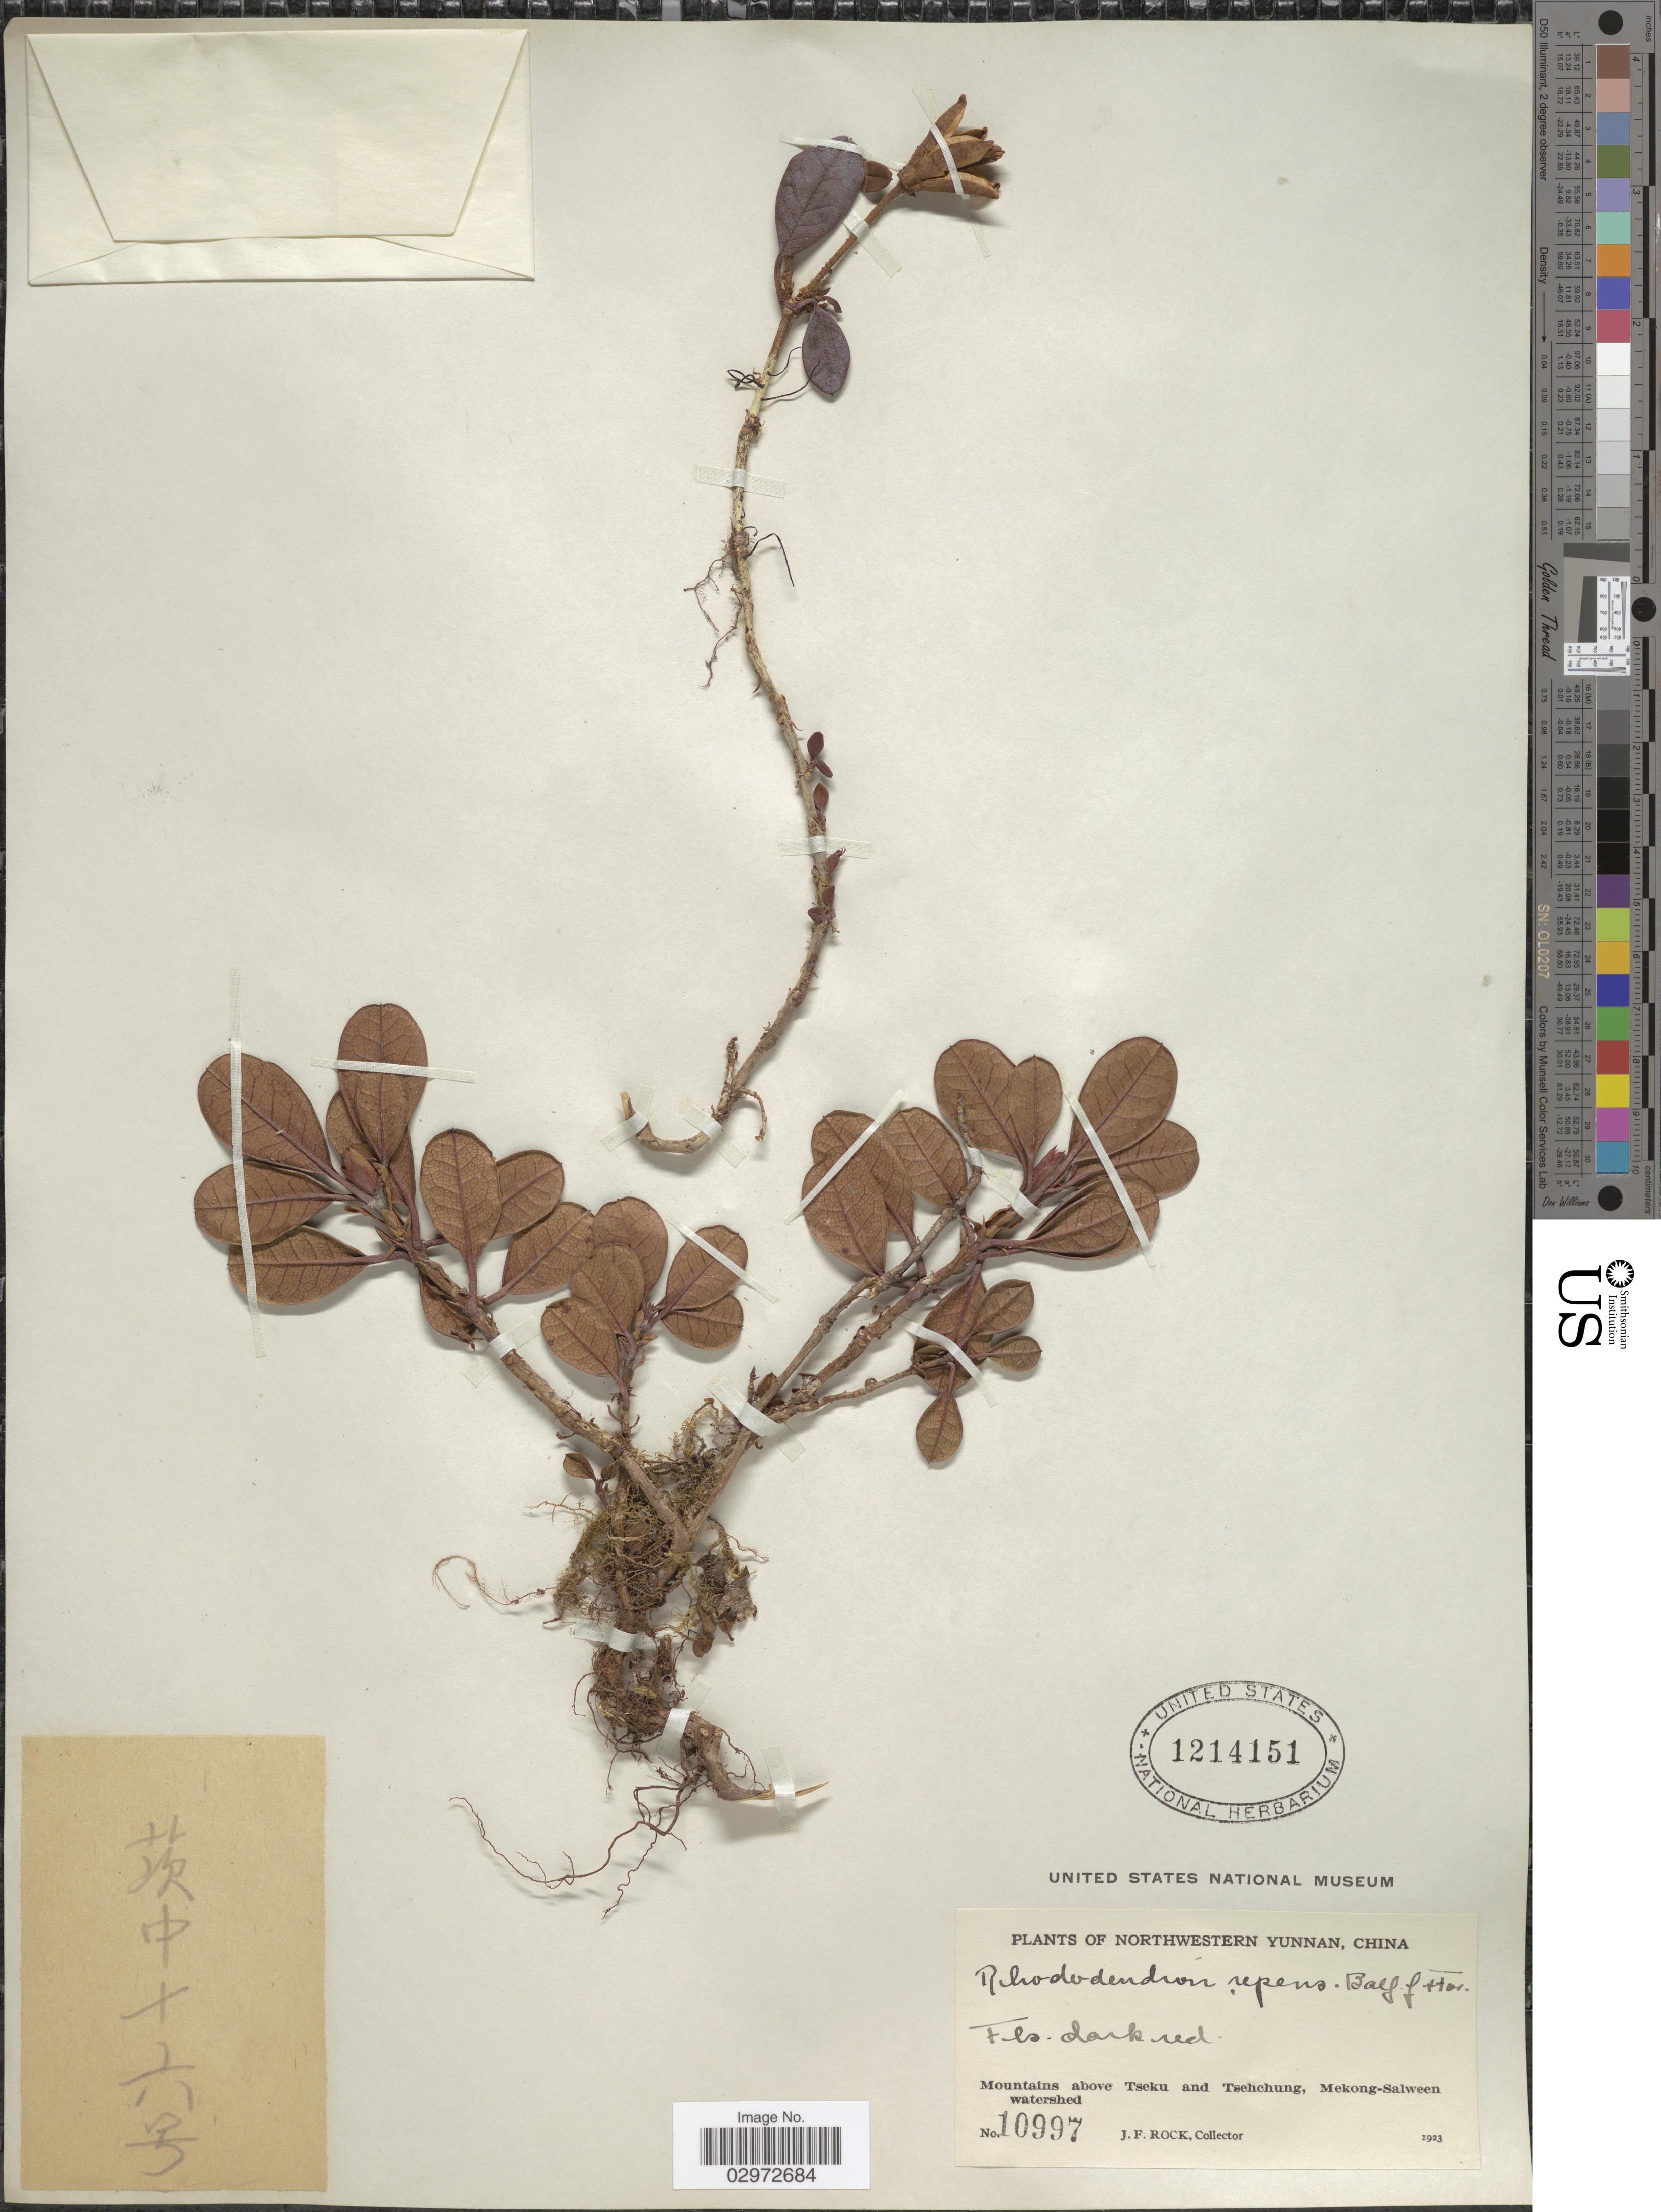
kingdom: Plantae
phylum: Tracheophyta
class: Magnoliopsida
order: Ericales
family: Ericaceae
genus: Rhododendron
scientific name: Rhododendron repens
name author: Balf. f. & Forrest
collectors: J. Rock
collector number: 10997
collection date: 1923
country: China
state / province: Yunnan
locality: Northwestern Yunnan. Mountains above Tseku and Tsehchung, Mekong-Salween watershed.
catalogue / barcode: US 1214151